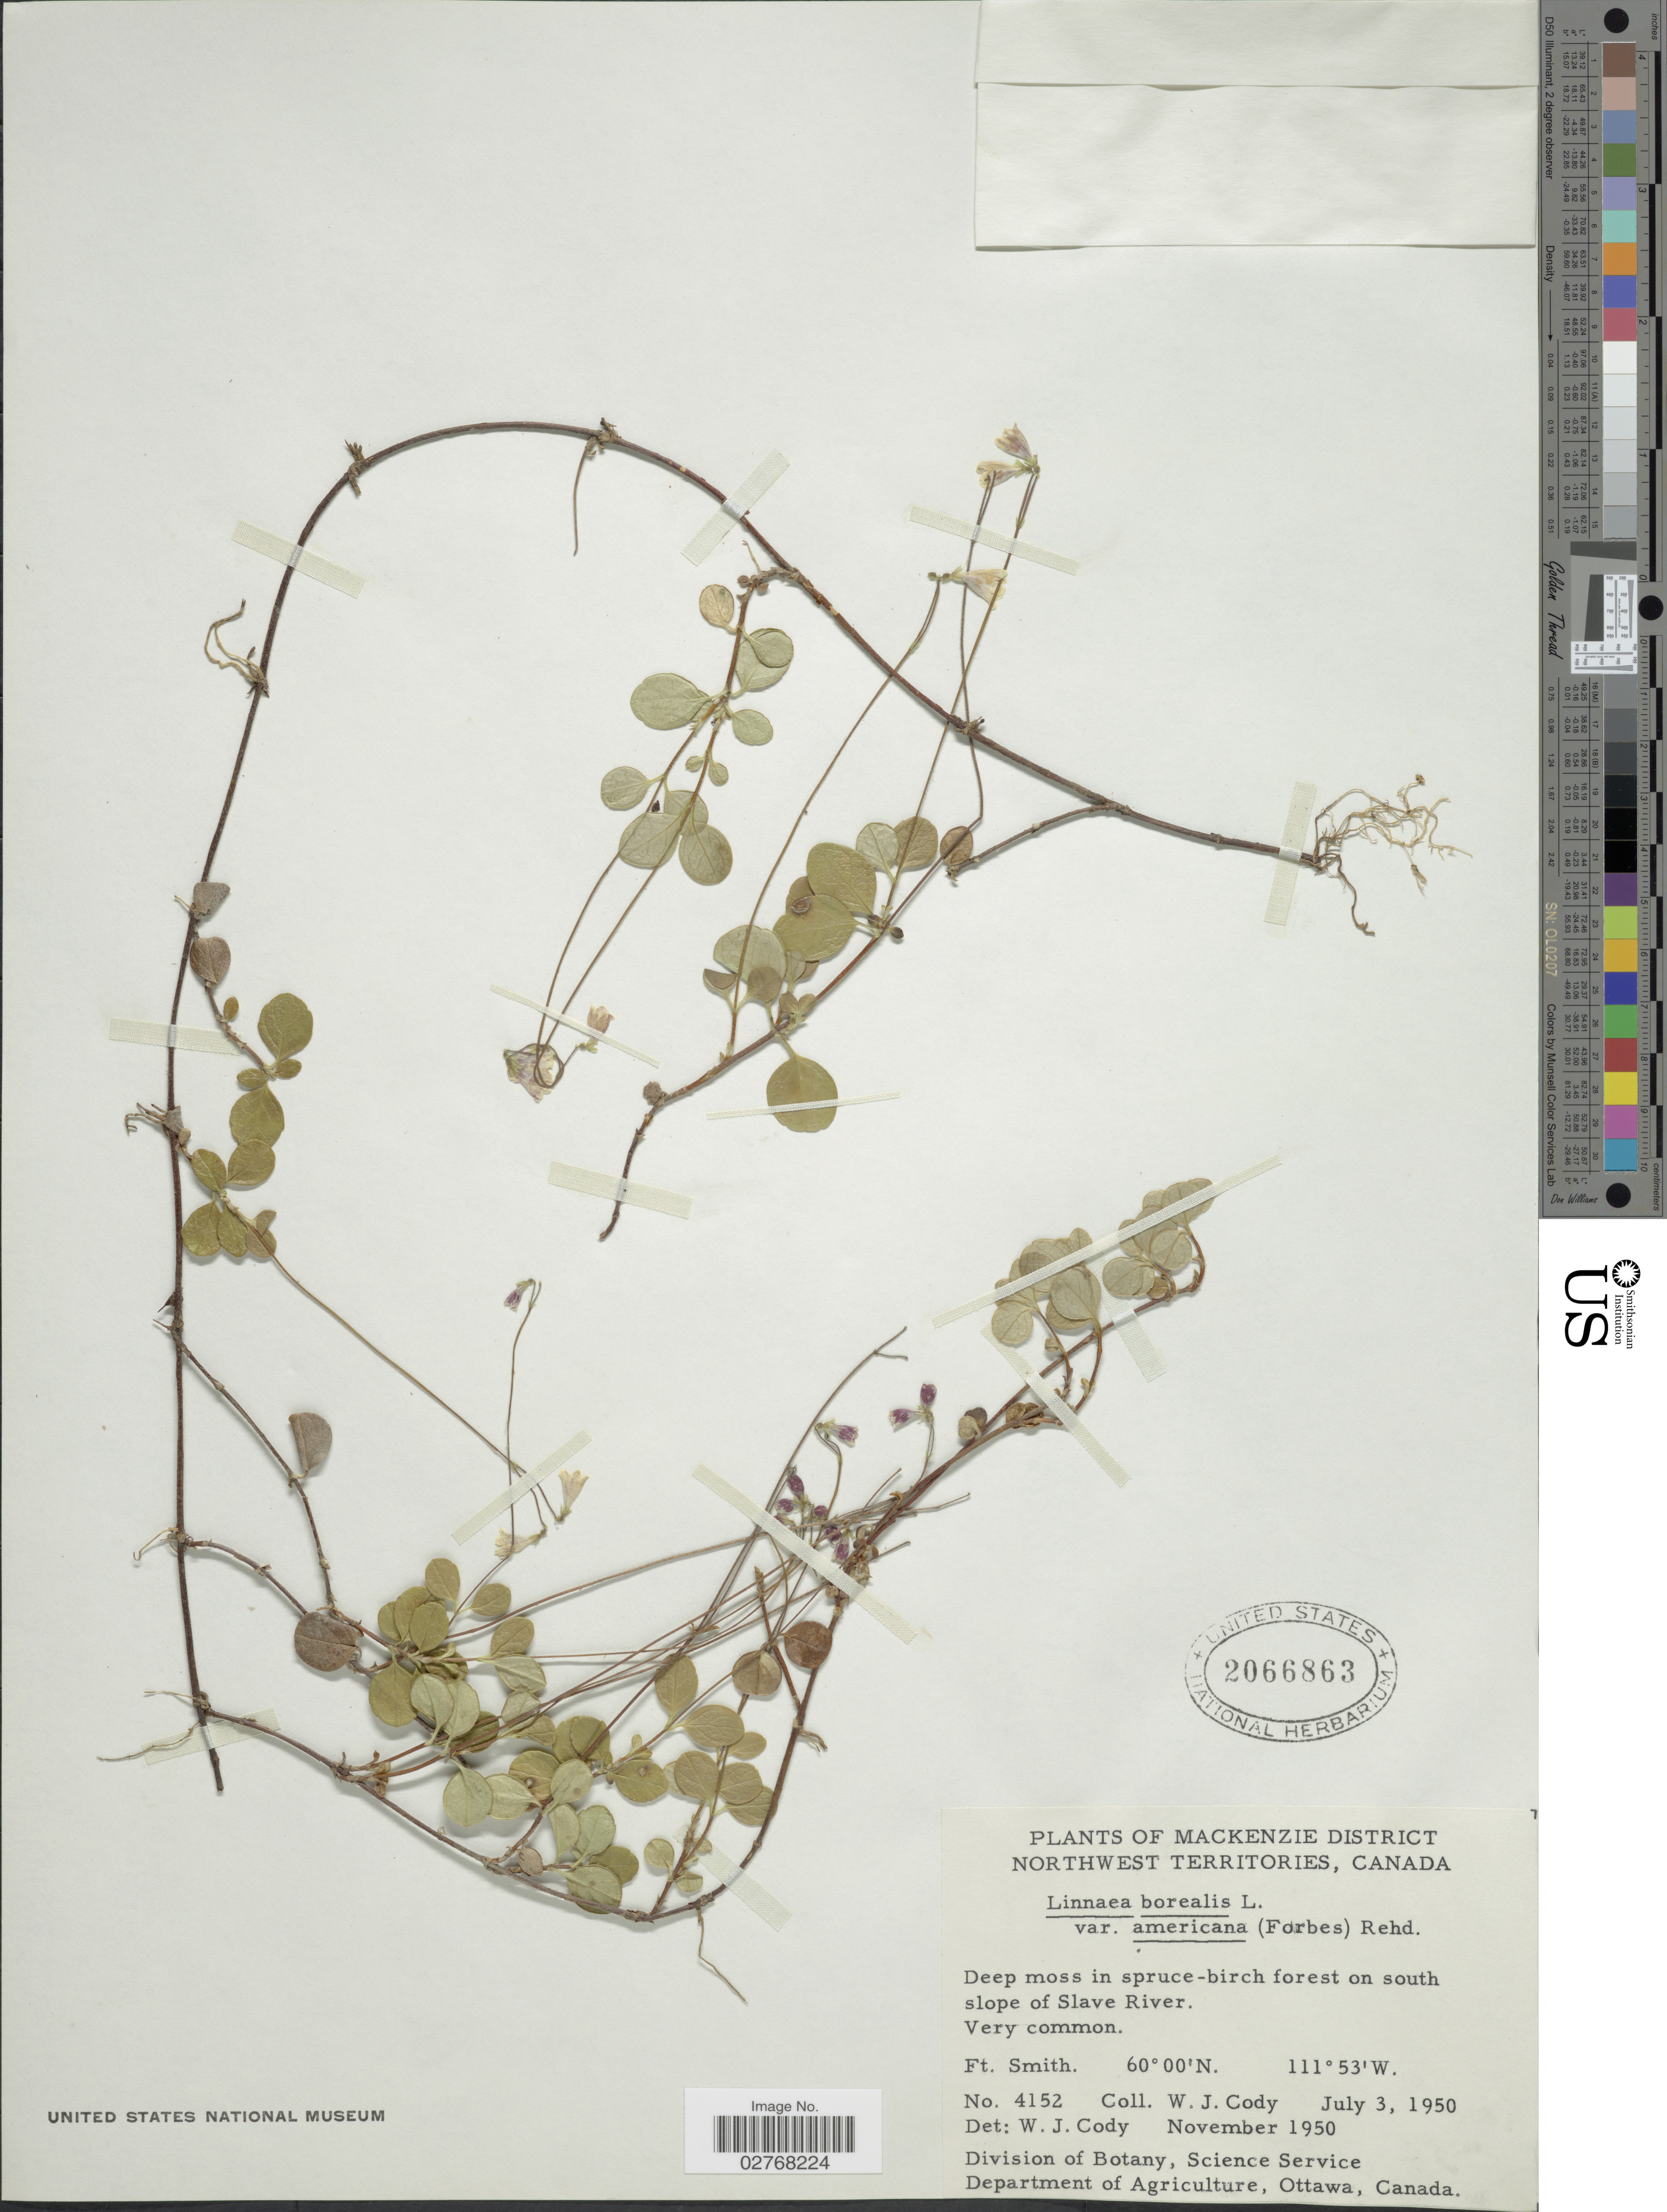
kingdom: Plantae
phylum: Tracheophyta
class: Magnoliopsida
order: Dipsacales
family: Caprifoliaceae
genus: Linnaea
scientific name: Linnaea borealis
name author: L.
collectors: W. Cody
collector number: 4152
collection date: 1950-07-03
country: Canada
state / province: Northwest Territories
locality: Mackenzie District. Deep moss in spruce-birch forest on south slope of Slave River. Ft. Smith.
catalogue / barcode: US 2066863